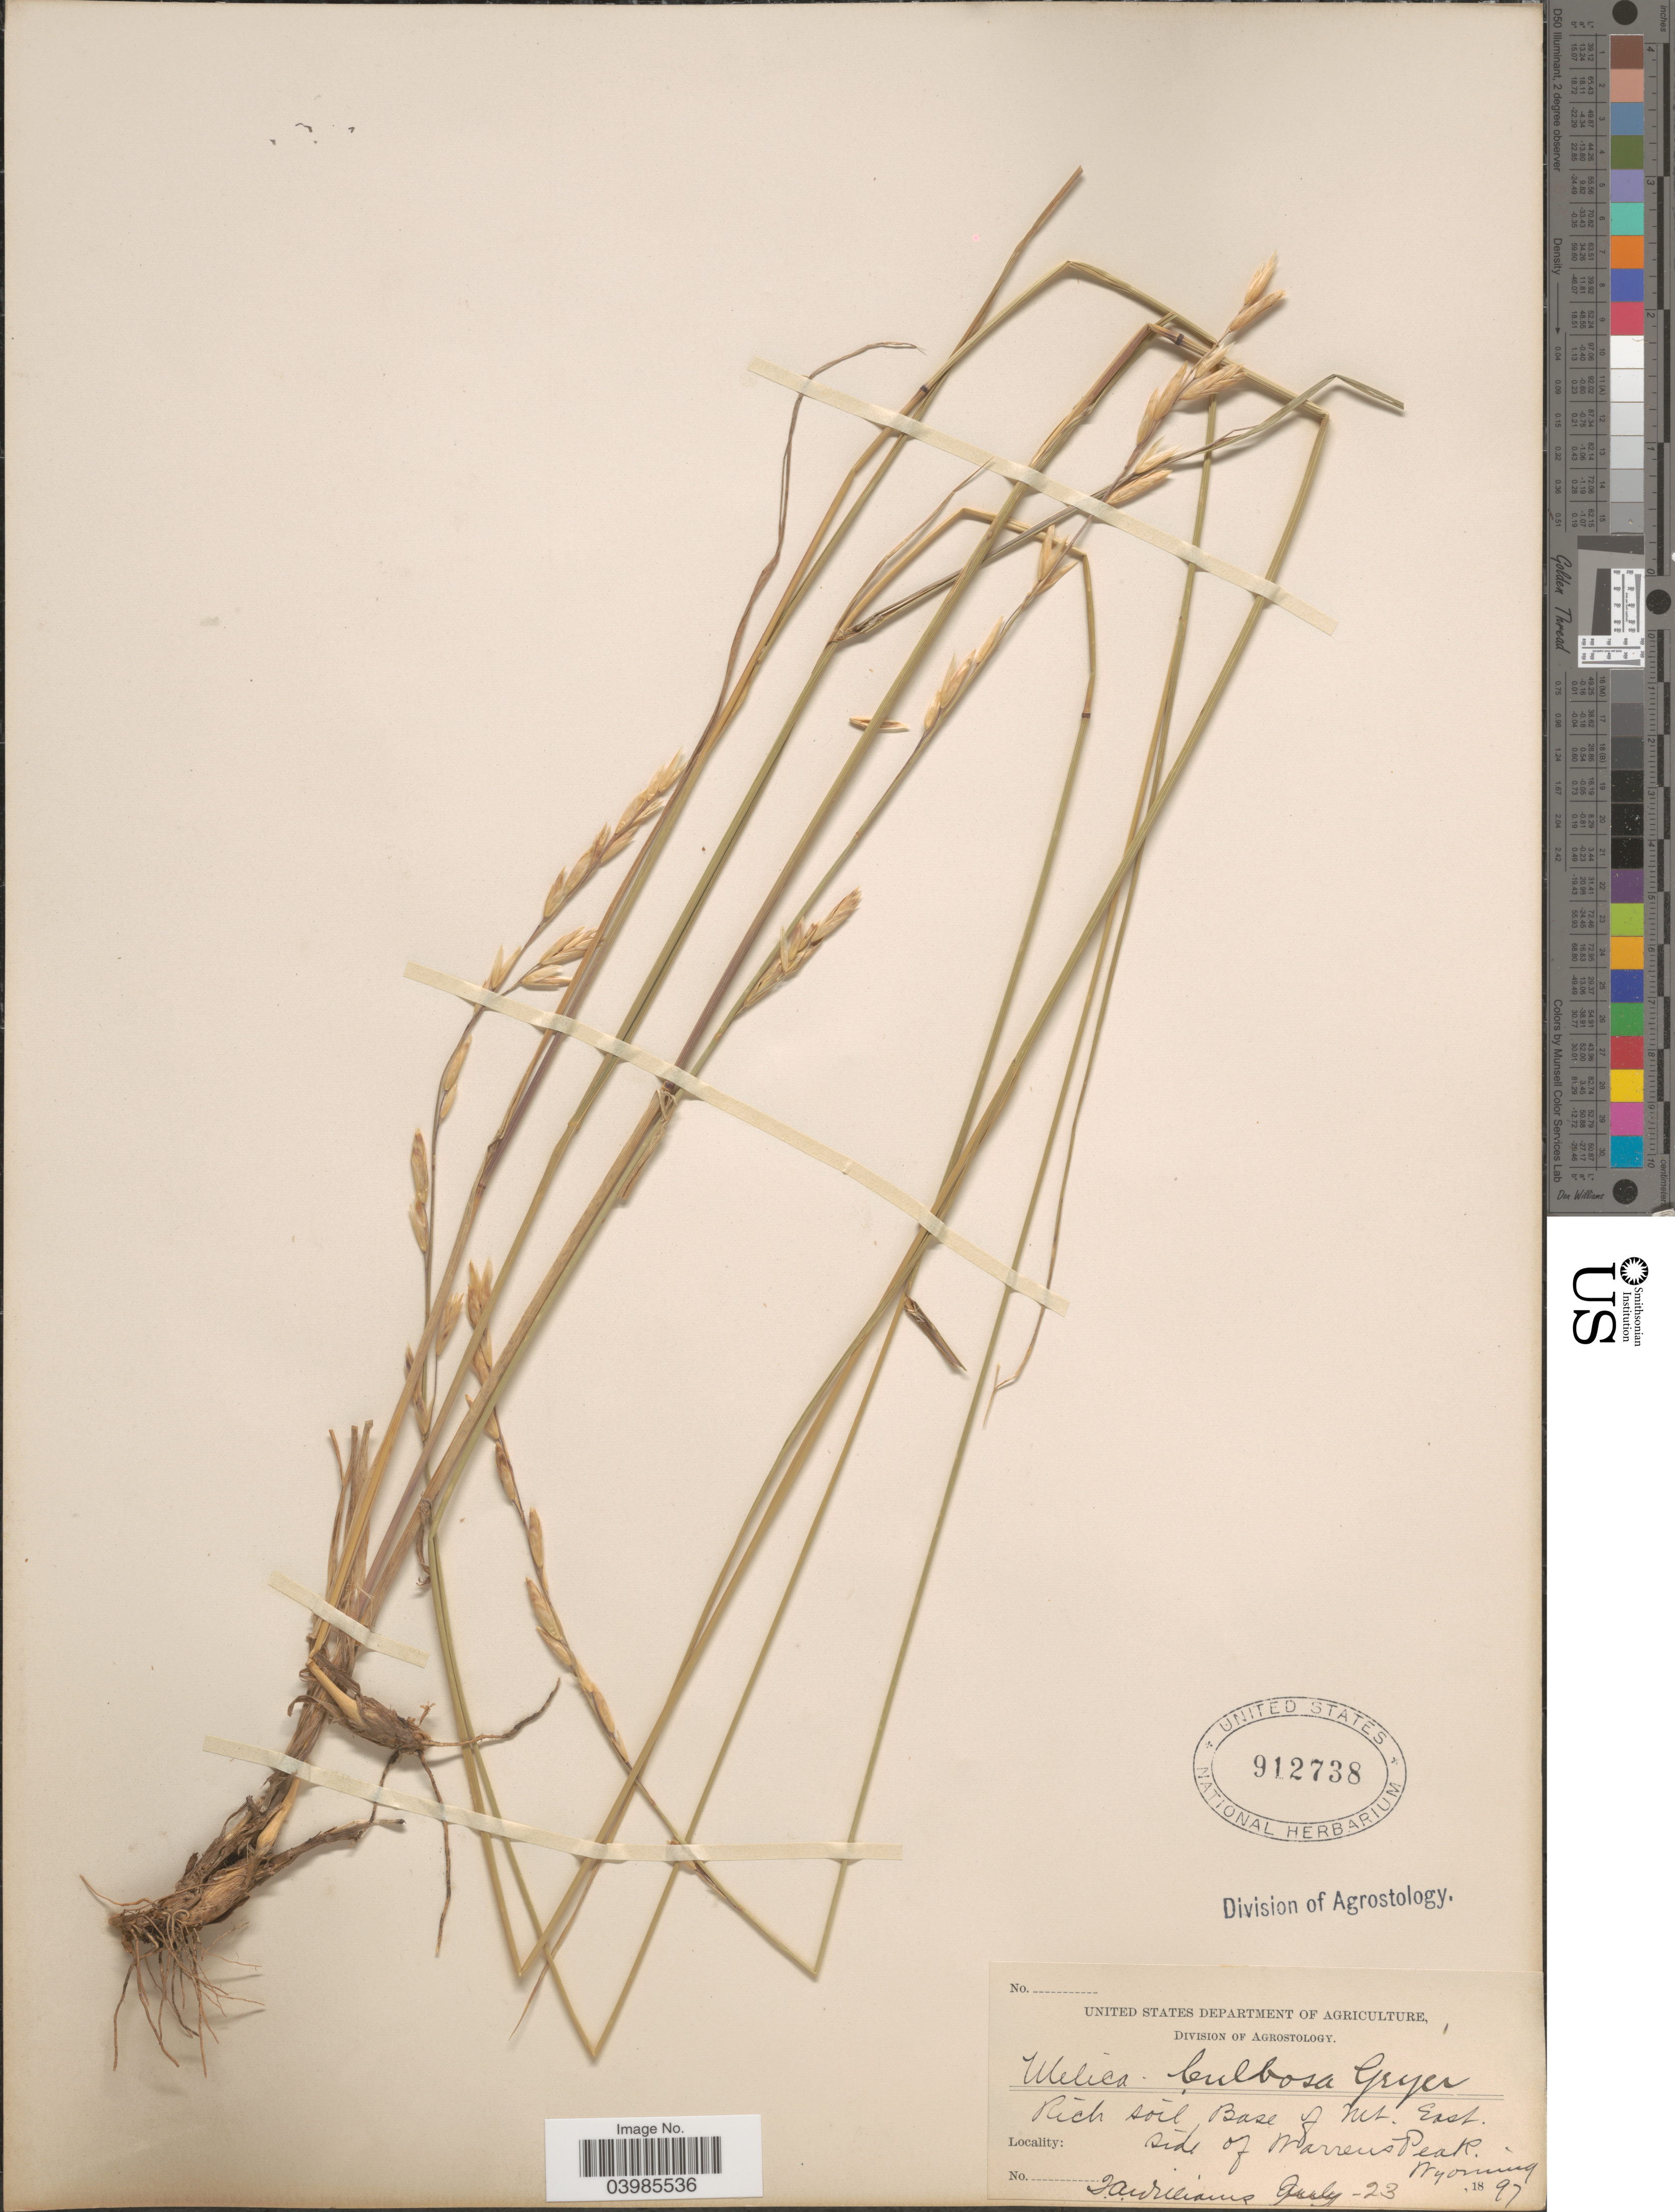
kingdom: Plantae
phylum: Tracheophyta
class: Liliopsida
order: Poales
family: Poaceae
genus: Melica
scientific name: Melica bulbosa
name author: Geyer ex Porter & J.M. Coult.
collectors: T. A. Williams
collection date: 1897-07-23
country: United States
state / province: Wyoming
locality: Base of Mt. East side of Warrens Peak.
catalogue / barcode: US 912738